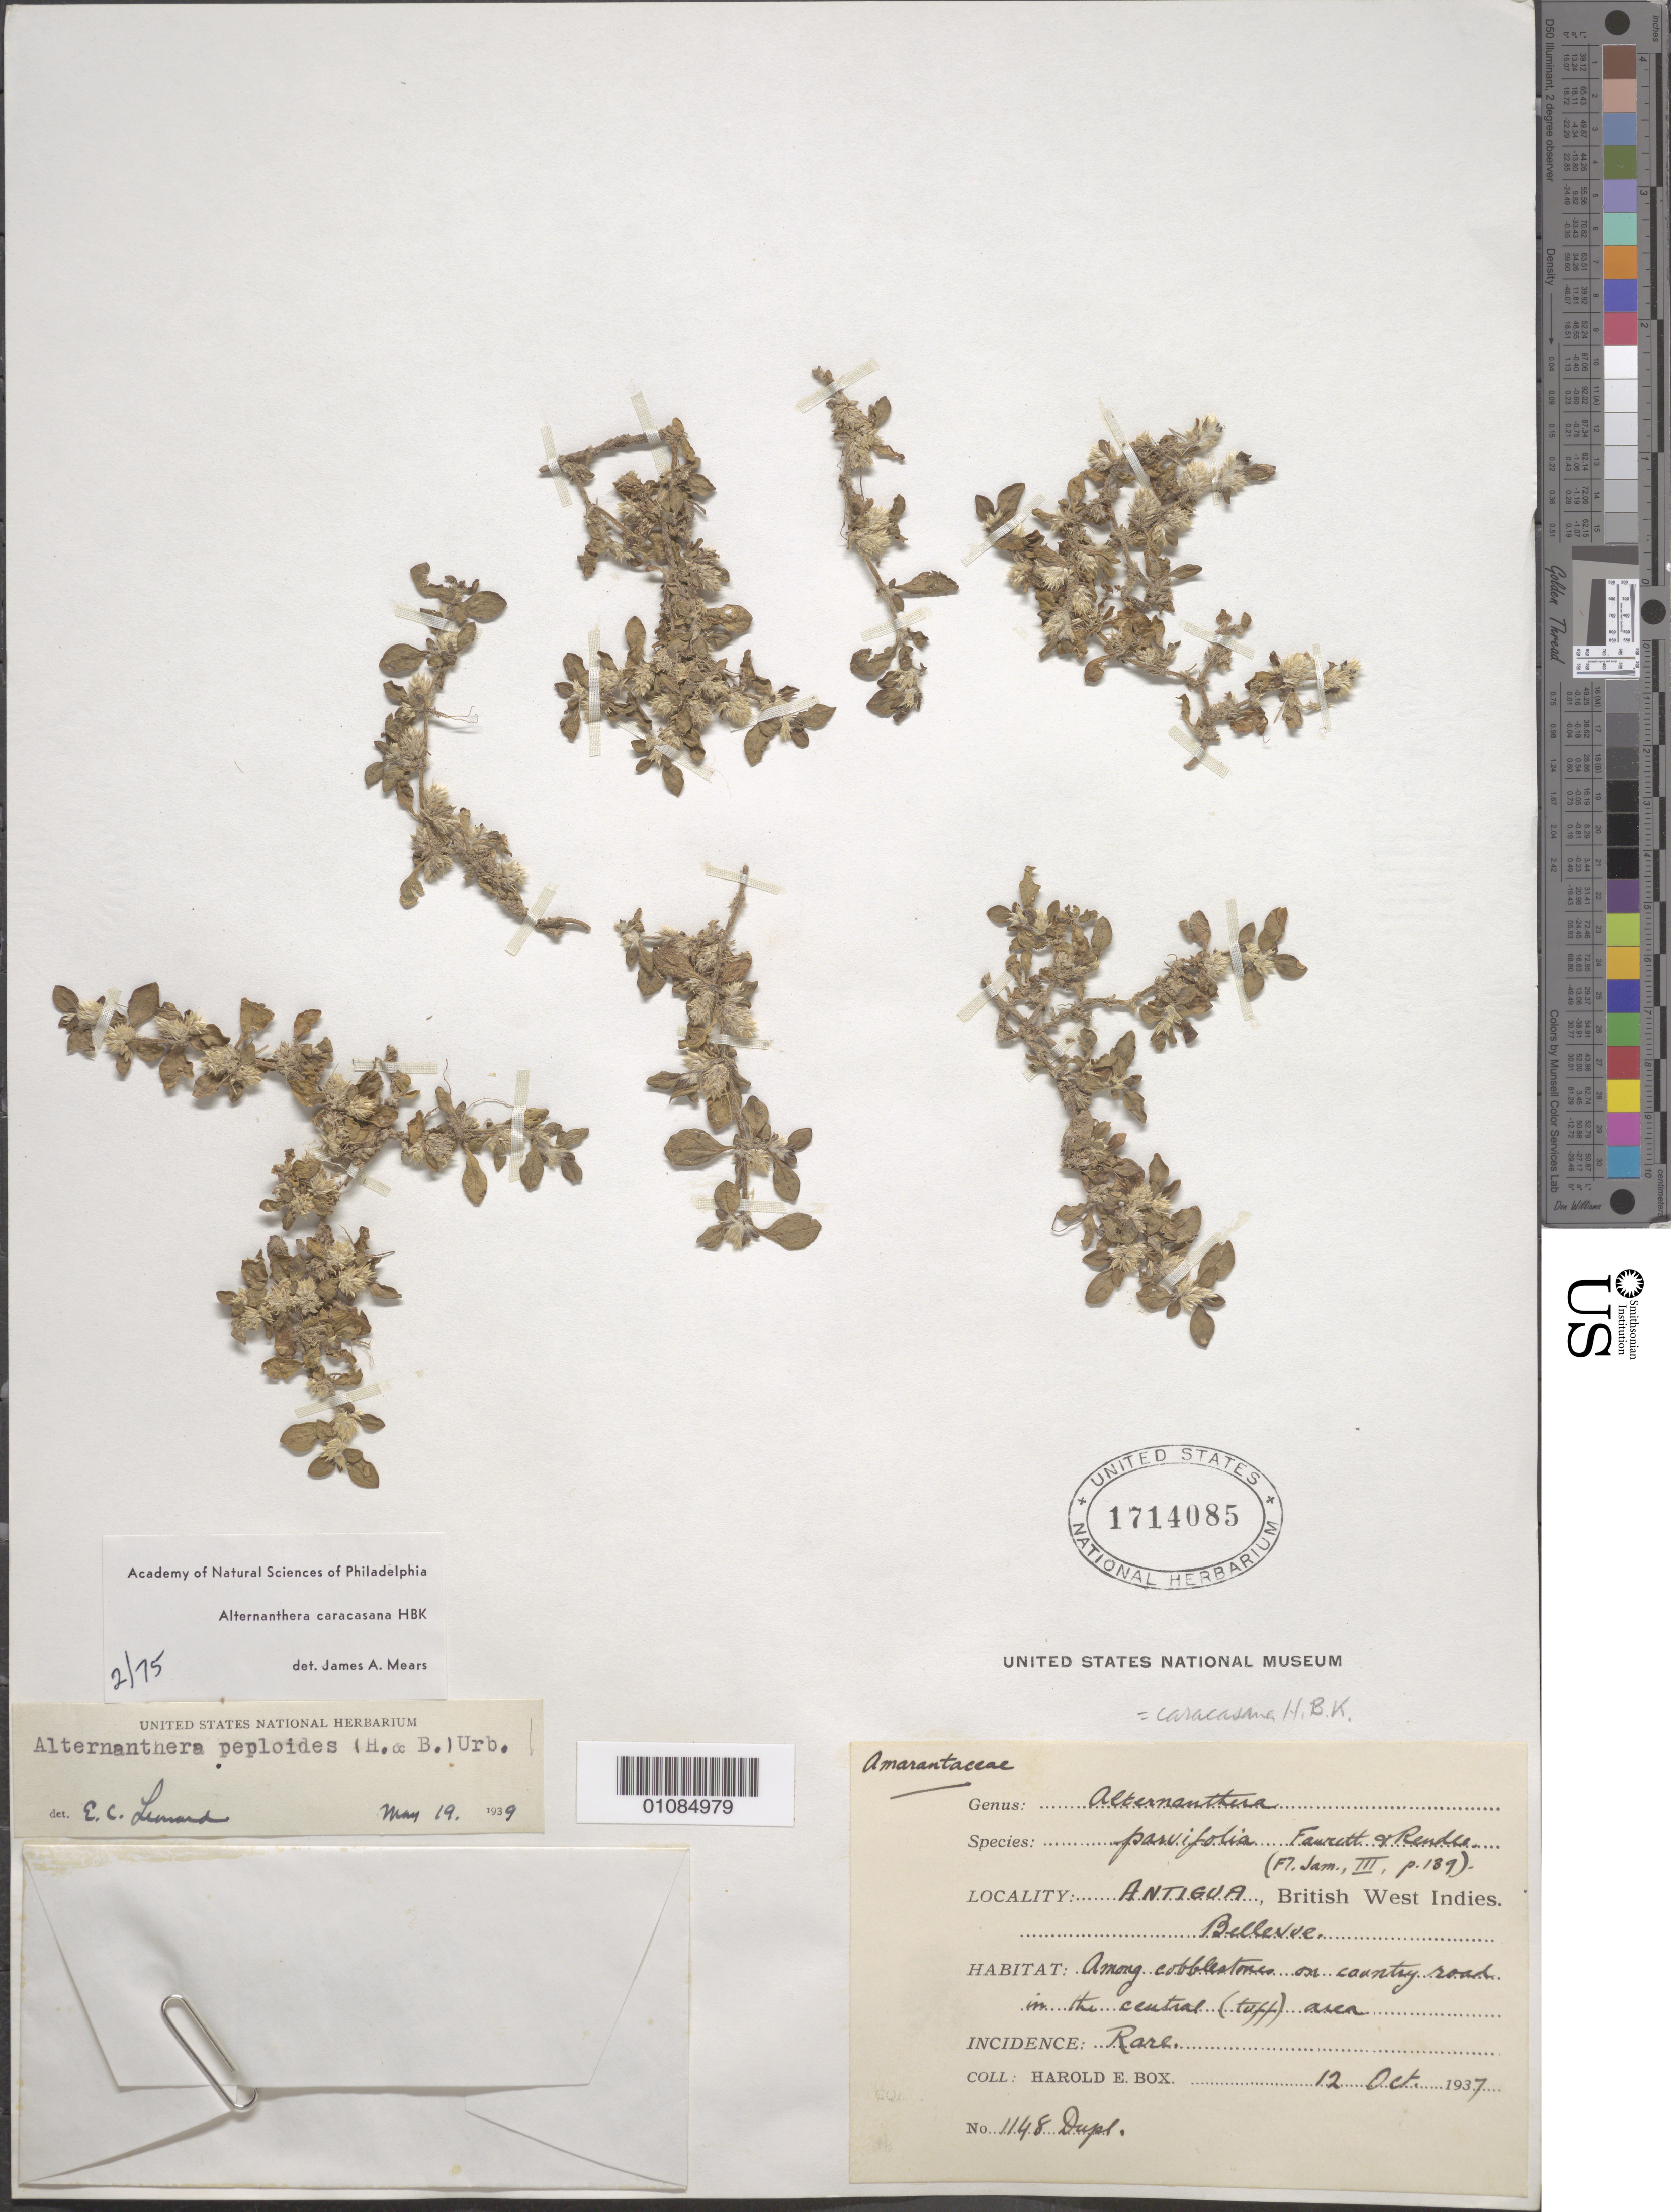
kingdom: Plantae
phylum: Tracheophyta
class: Magnoliopsida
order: Caryophyllales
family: Amaranthaceae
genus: Alternanthera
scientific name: Alternanthera caracasana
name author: Kunth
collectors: H. E. Box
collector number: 1148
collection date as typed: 12 Oct 1937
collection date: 1937-10-12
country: Antigua and Barbuda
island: Antigua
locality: Antigua, Bellevue.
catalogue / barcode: US 1714085